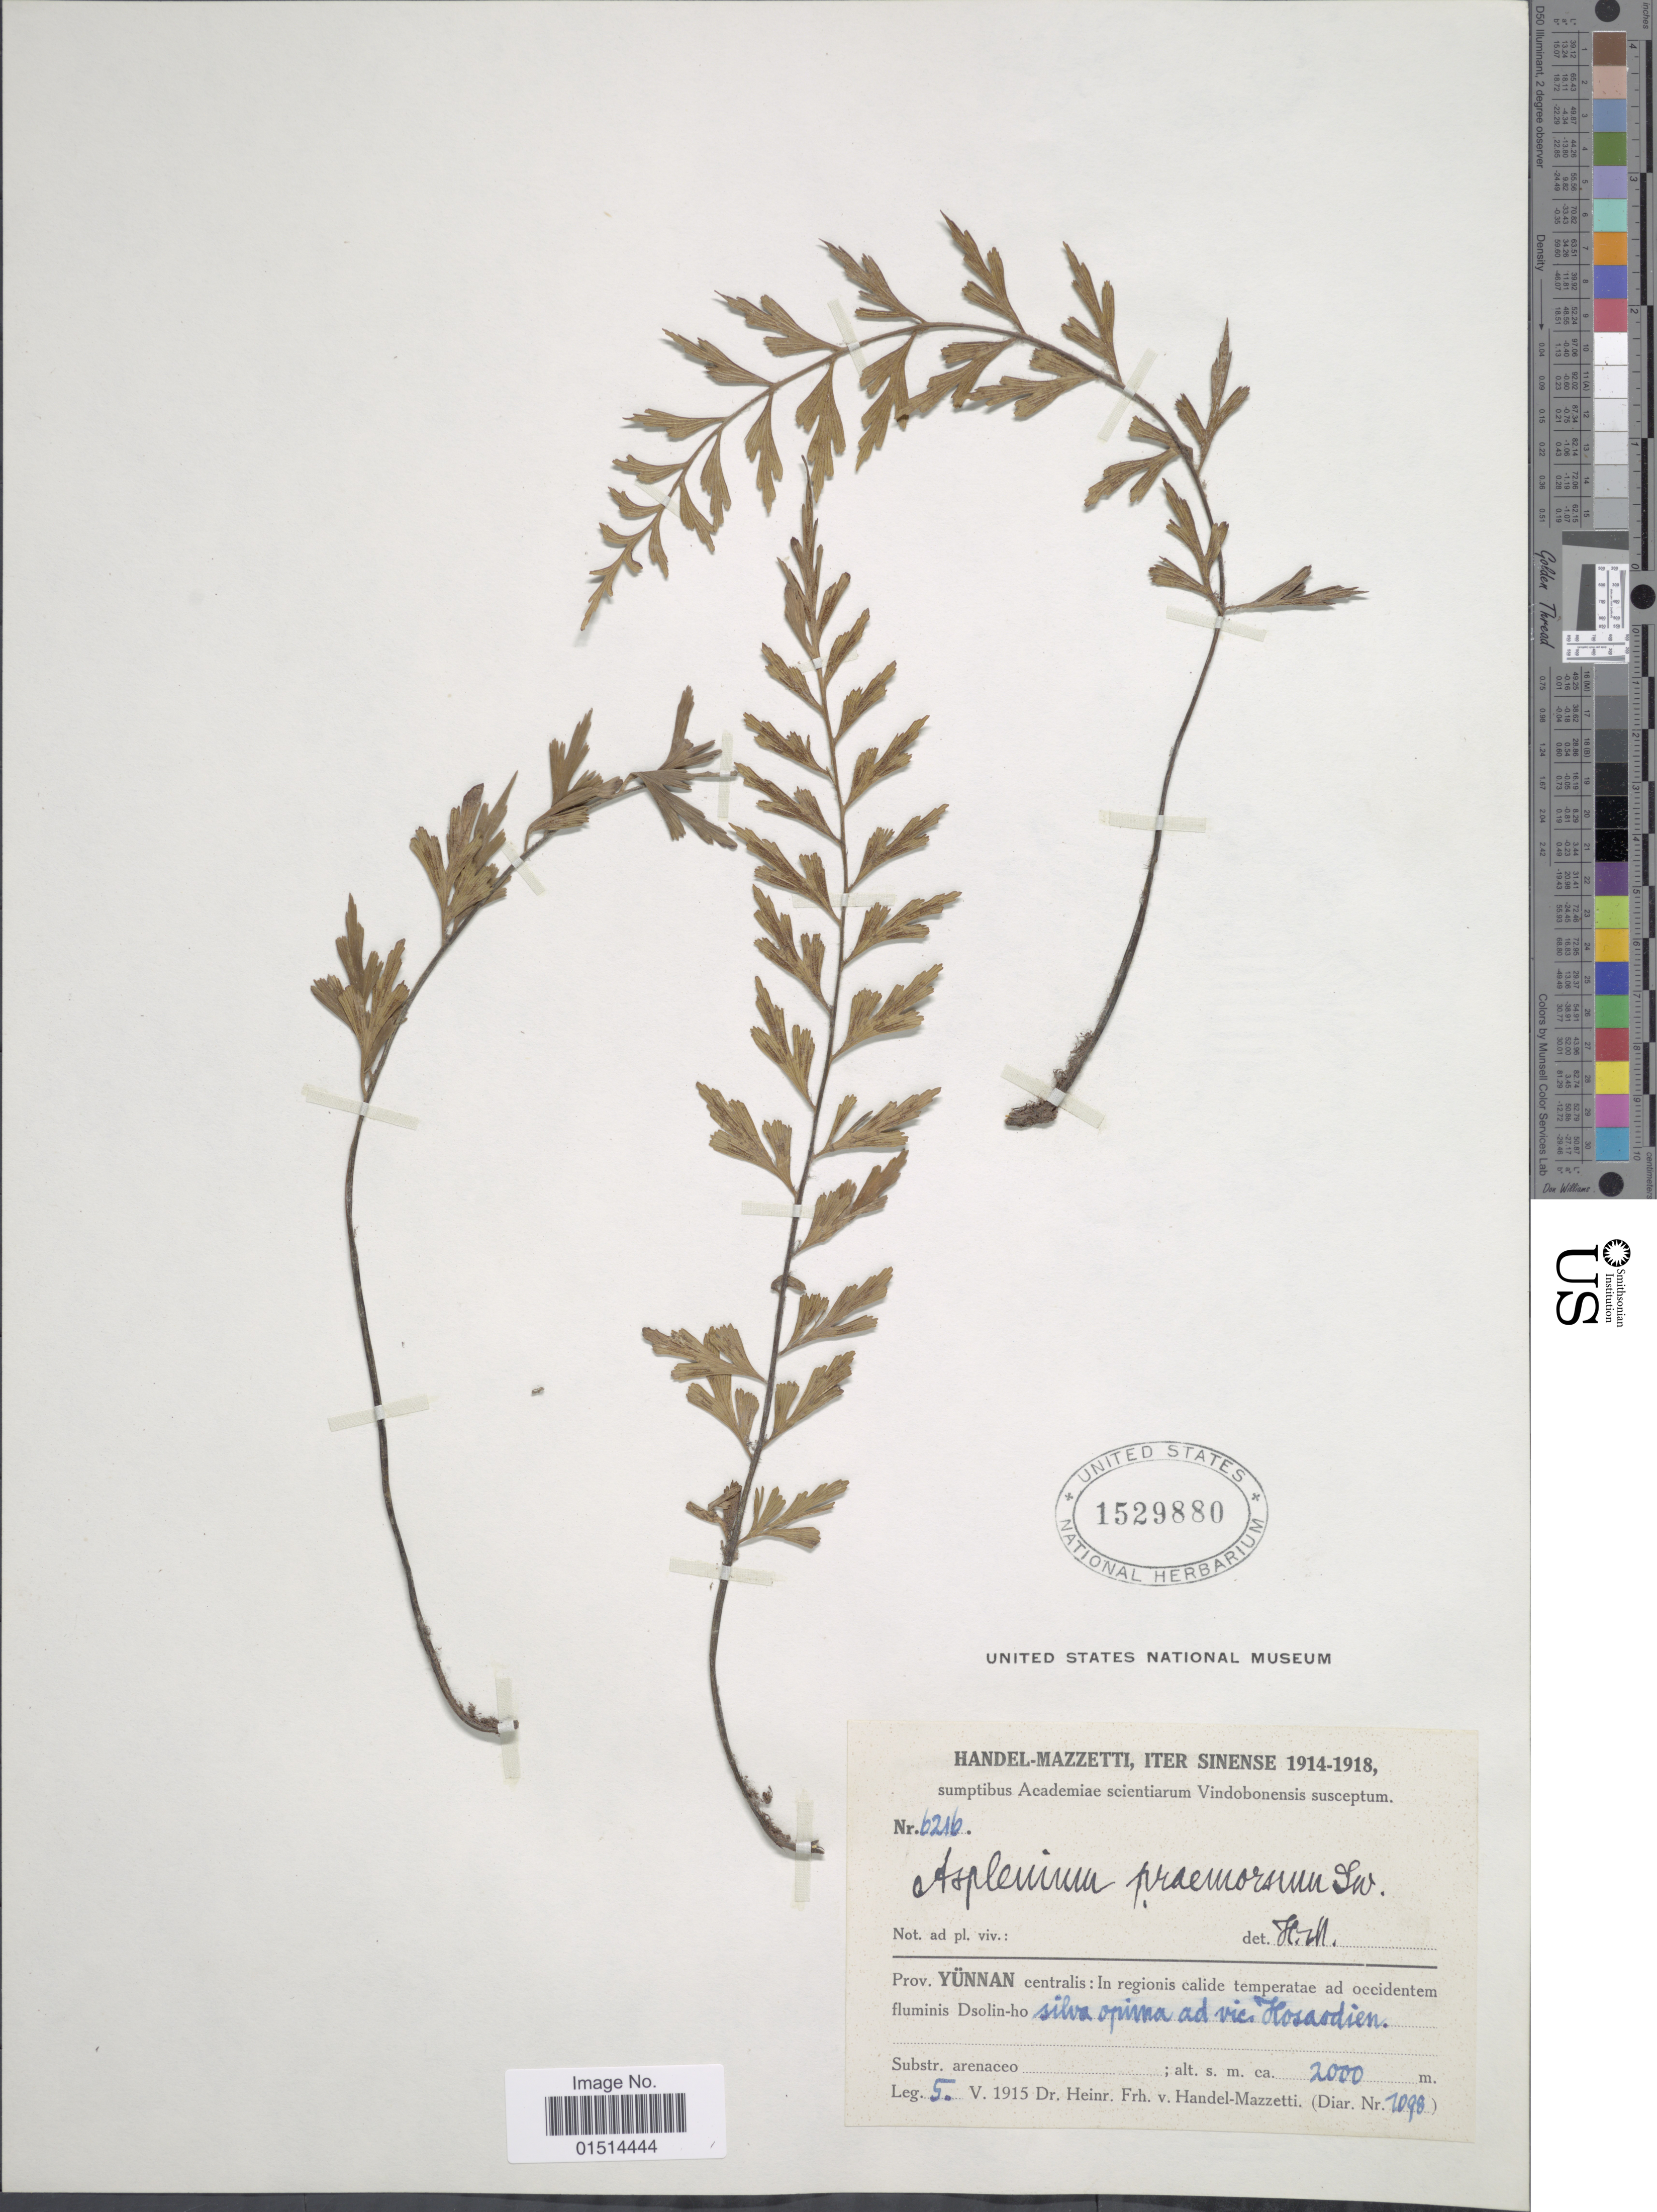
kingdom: Plantae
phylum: Tracheophyta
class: Polypodiopsida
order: Polypodiales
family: Aspleniaceae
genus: Asplenium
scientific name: Asplenium aethiopicum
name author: (Burm. f.) Bech.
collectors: H. Handel-Mazzetti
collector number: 6216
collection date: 1915-05-05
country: China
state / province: Yunnan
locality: Yunnan centralis: in regionis calide temperate ad occidenten fluminis Dsolin-ho silva opinna ad vic. Hosaodien [interpreted]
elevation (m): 2000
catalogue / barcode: US 1529880